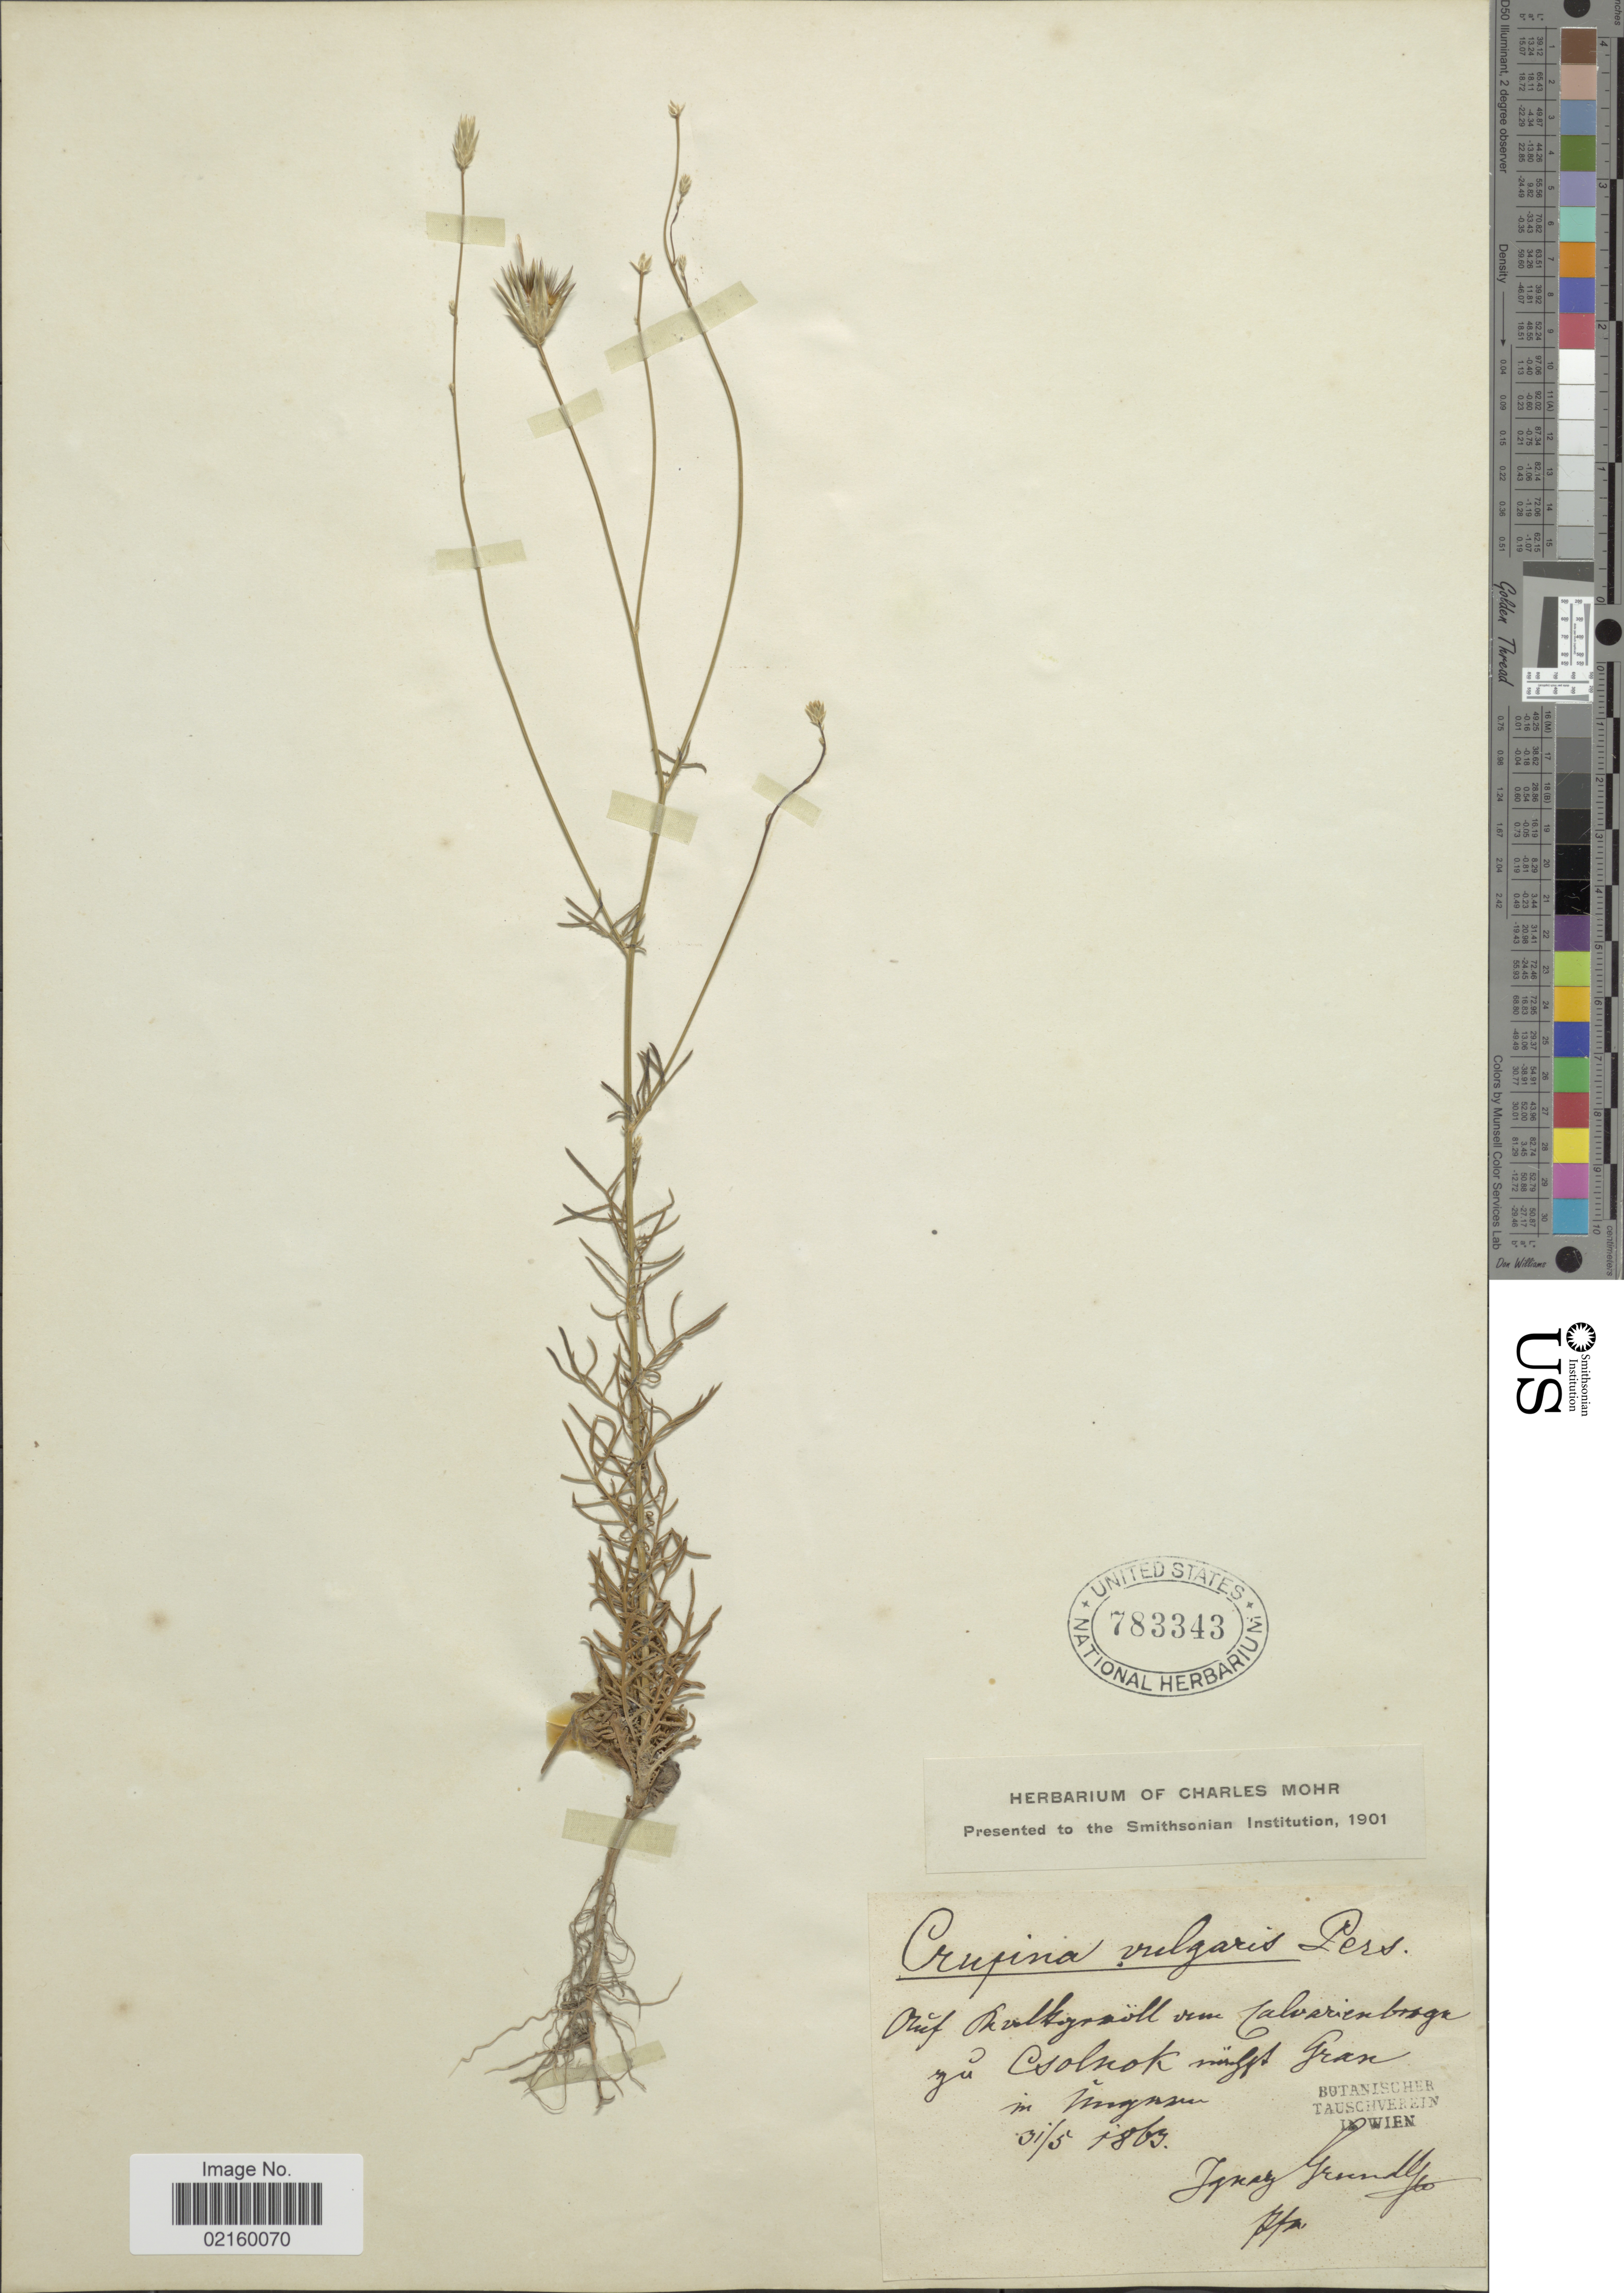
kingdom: Plantae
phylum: Tracheophyta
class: Magnoliopsida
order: Asterales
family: Asteraceae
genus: Crupina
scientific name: Crupina vulgaris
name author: Pers. ex Cass.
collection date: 1863-05-31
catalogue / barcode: US 783343